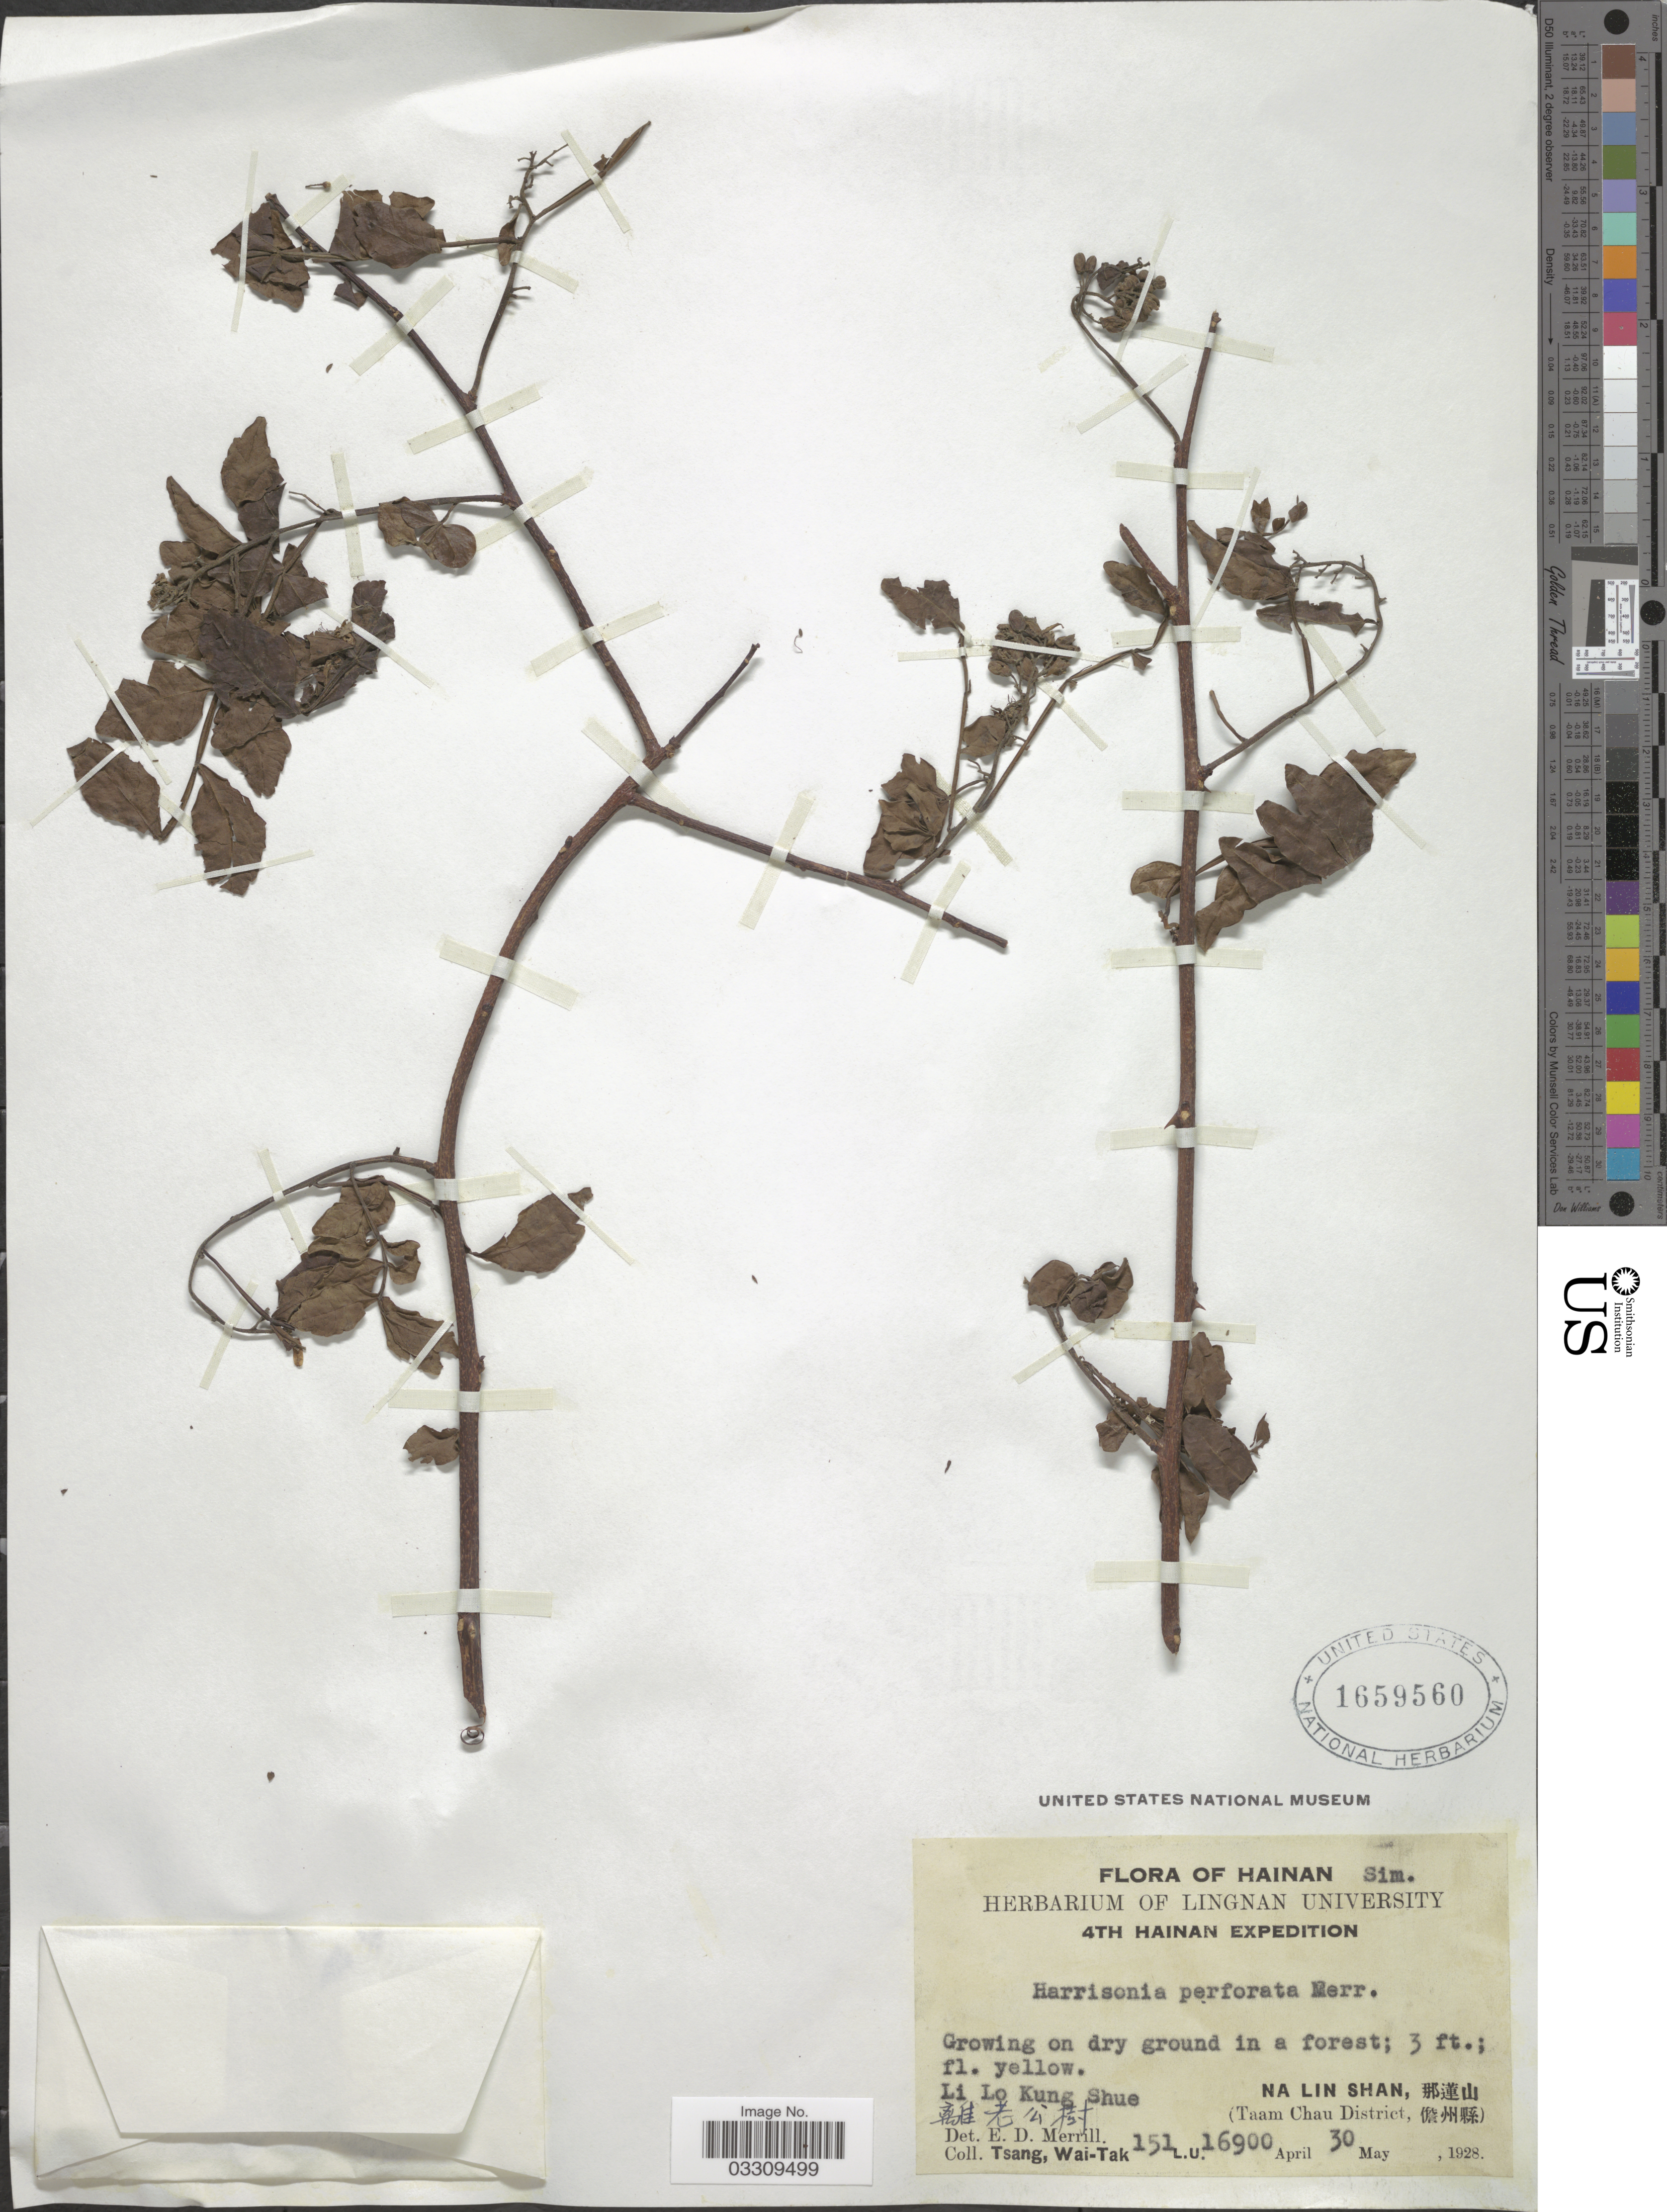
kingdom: Plantae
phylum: Tracheophyta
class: Magnoliopsida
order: Sapindales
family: Rutaceae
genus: Harrisonia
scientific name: Harrisonia perforata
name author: (Blanco) Merr.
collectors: W. T. Tsang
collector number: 151L.U.16900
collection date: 1928-04-30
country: China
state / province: Hainan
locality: Li Lo Kung Shue X. [unsure placement] Na Lin Shan, X. (Taam Chau District, X).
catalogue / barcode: US 1659560